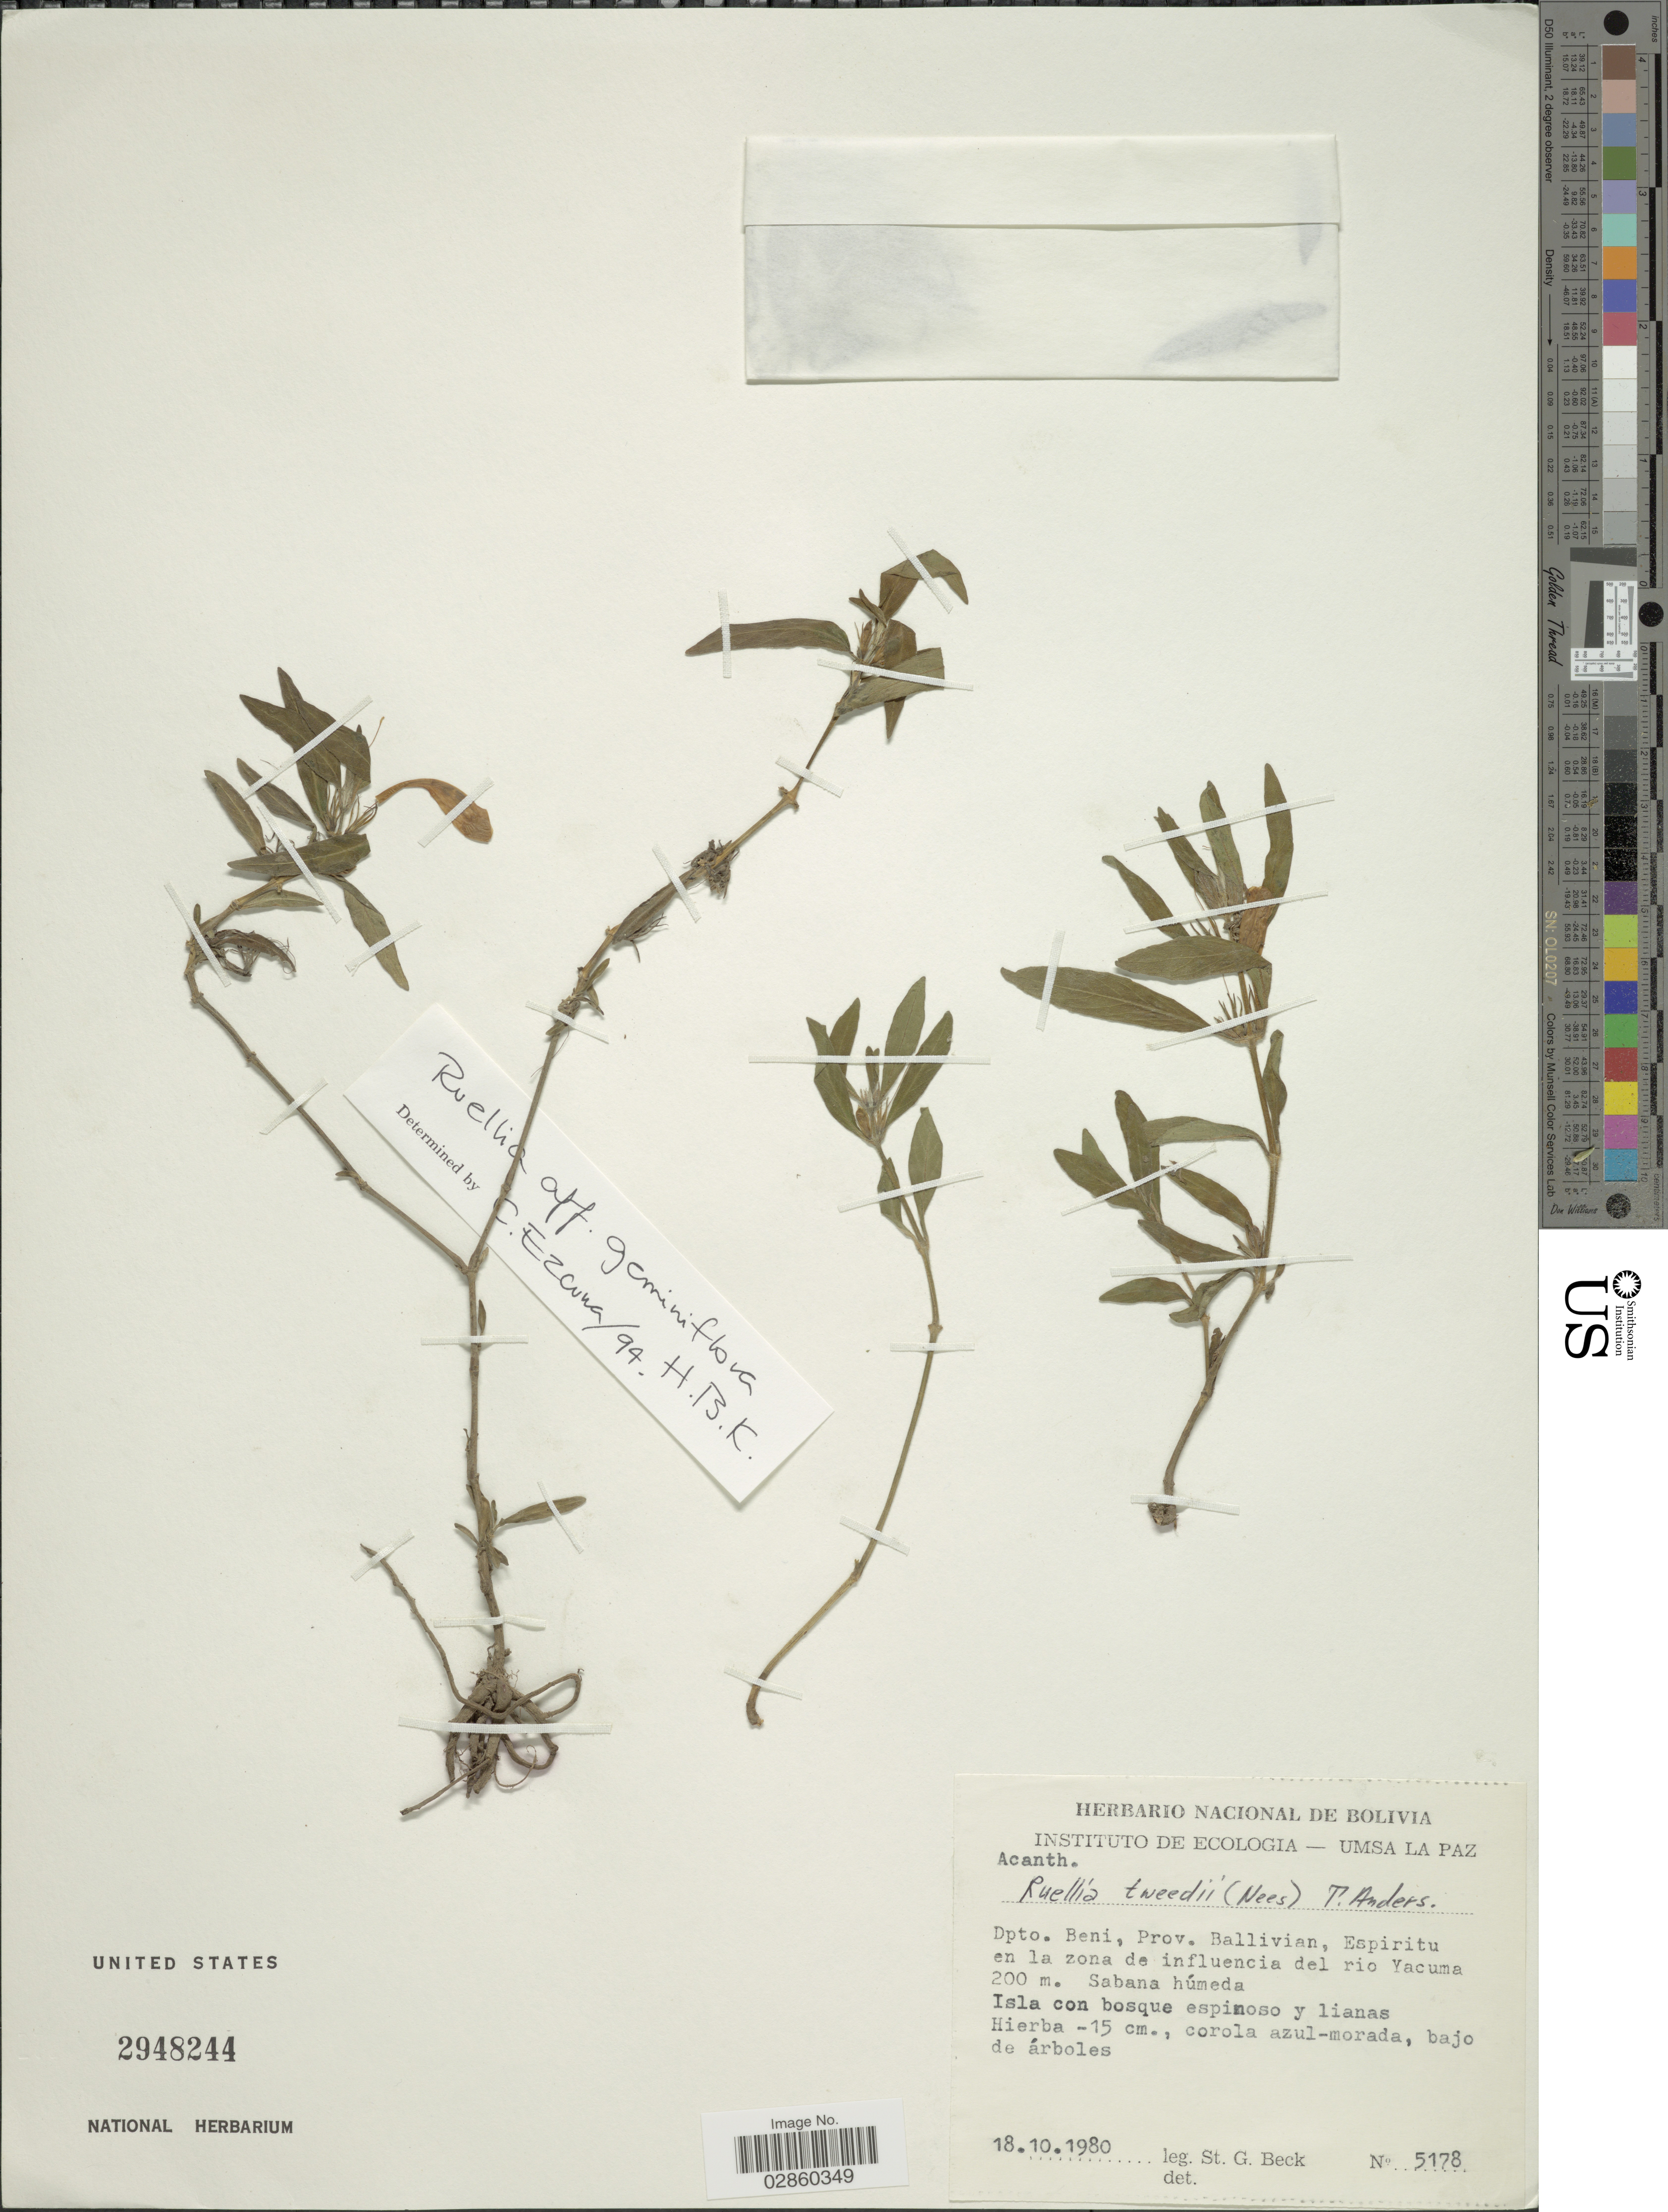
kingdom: Plantae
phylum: Tracheophyta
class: Magnoliopsida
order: Lamiales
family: Acanthaceae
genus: Ruellia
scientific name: Ruellia geminiflora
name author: Kunth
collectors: S. G. Beck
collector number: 5178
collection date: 1980-10-18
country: Bolivia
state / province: Beni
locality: Dpto. Beni, Prov. Ballivian, Espiritu en la zona de influencia del rio Yacuma.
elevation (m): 200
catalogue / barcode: US 2948244